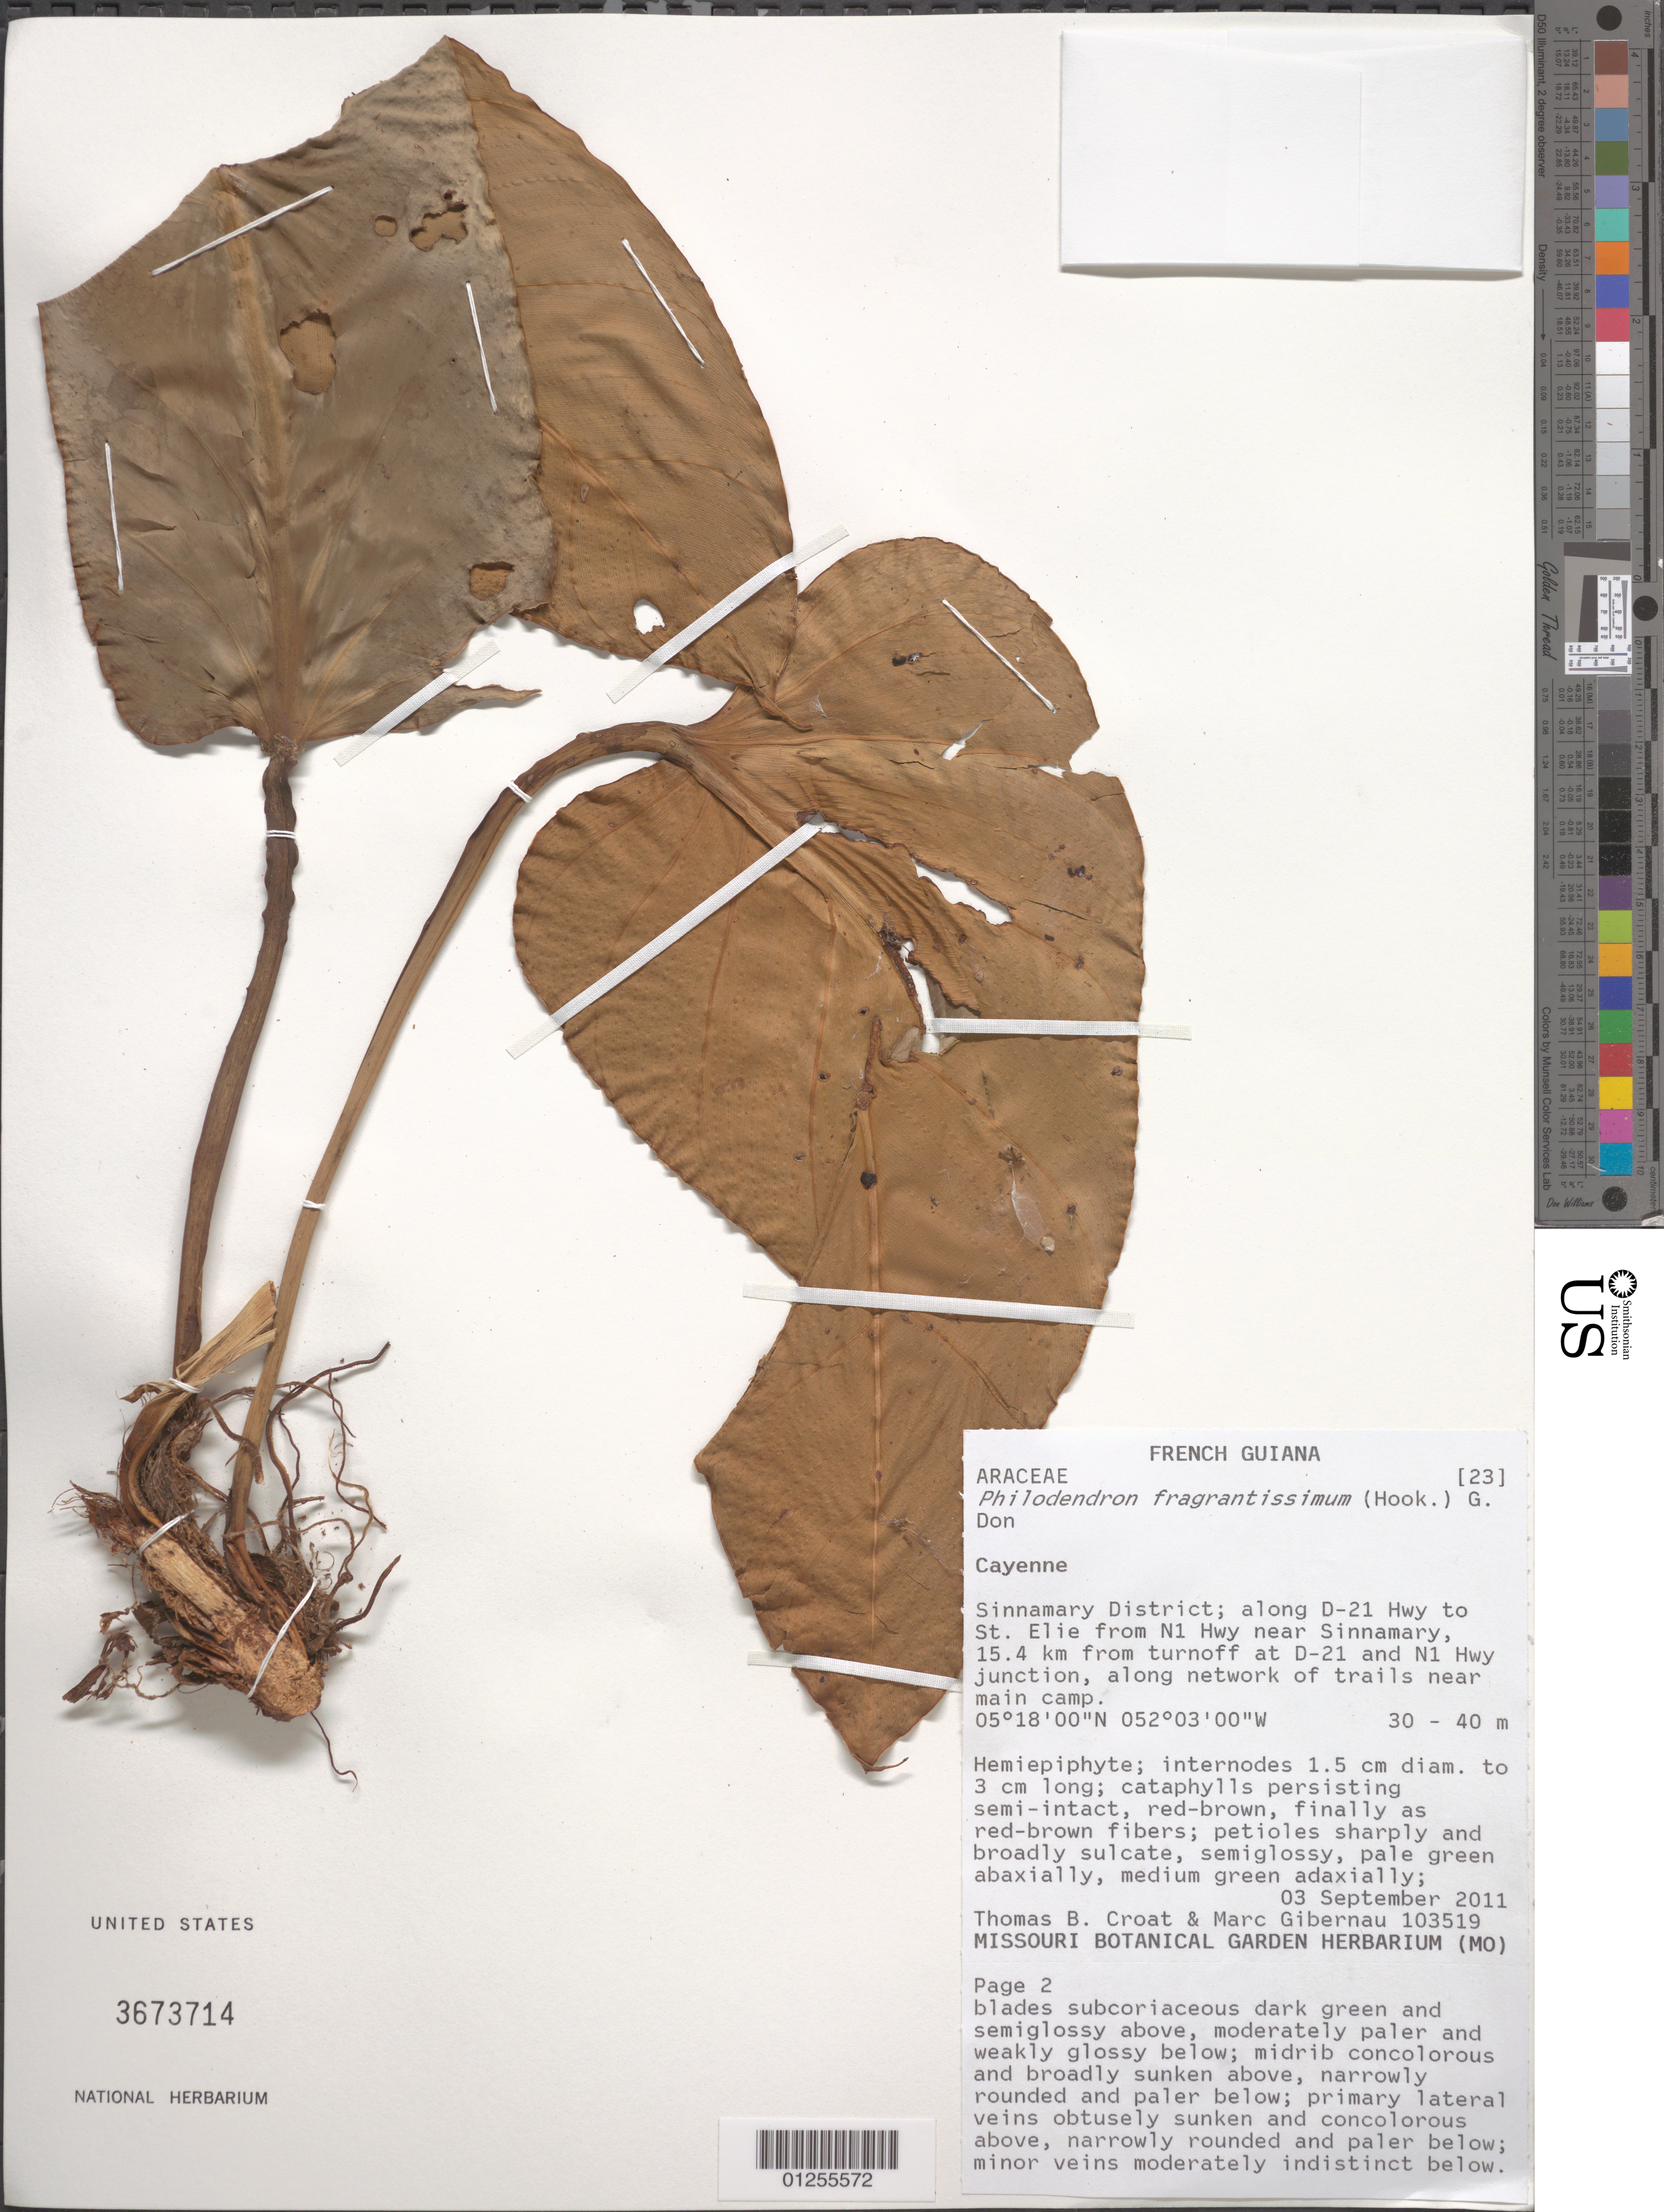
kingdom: Plantae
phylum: Tracheophyta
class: Liliopsida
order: Alismatales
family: Araceae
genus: Philodendron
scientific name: Philodendron fragrantissimum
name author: (G. Don) Kunth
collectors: T. B. Croat & M. Gibernau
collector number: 103519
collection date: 2011-09-03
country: French Guiana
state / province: Cayenne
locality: Sinnamary District; along D-21 Hwy to St. Elie from N1 Hwy near Sinnamary, 15.4 km from turnoff at D-21 an dN1 Hwy junction, along network of trails near main camp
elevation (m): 30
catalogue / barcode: US 3673714